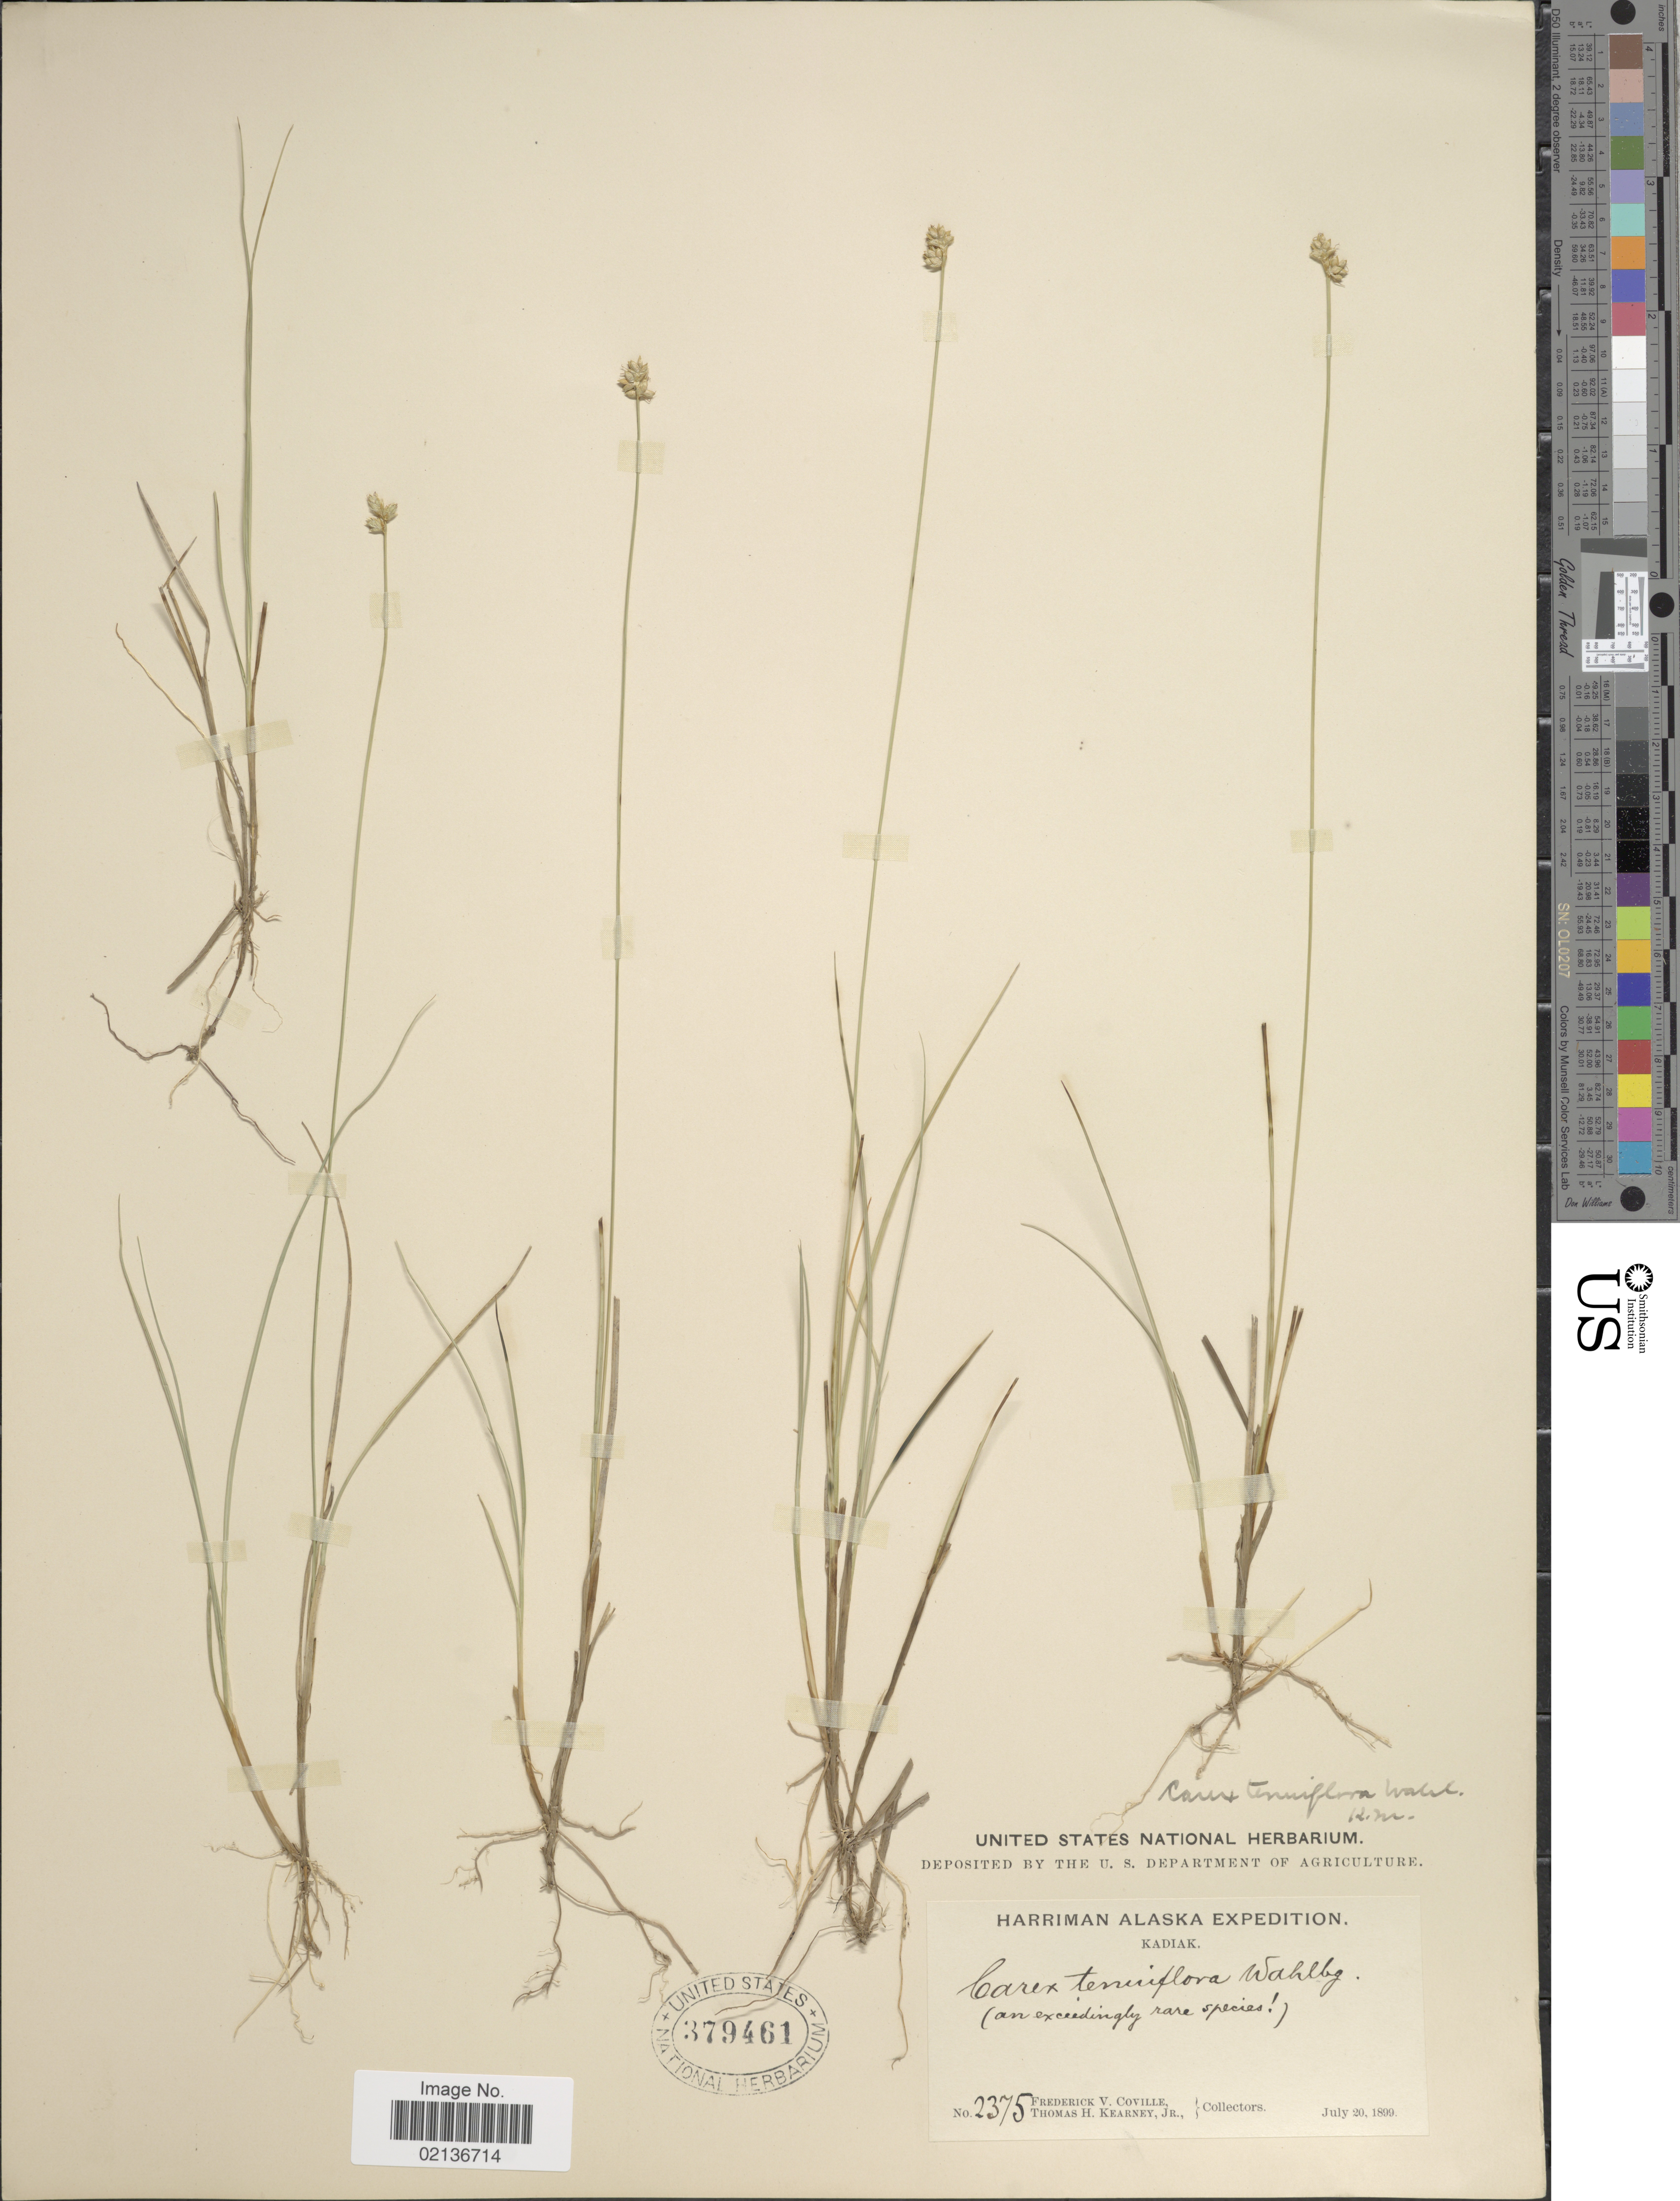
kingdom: Plantae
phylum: Tracheophyta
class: Liliopsida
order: Poales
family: Cyperaceae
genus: Carex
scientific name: Carex tenuiflora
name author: Wahlenb.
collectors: F. V. Coville & T. H. Kearney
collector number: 2375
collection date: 1899-07-20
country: United States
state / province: Alaska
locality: Harriman Alaska, Kadiak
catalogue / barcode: US 379461